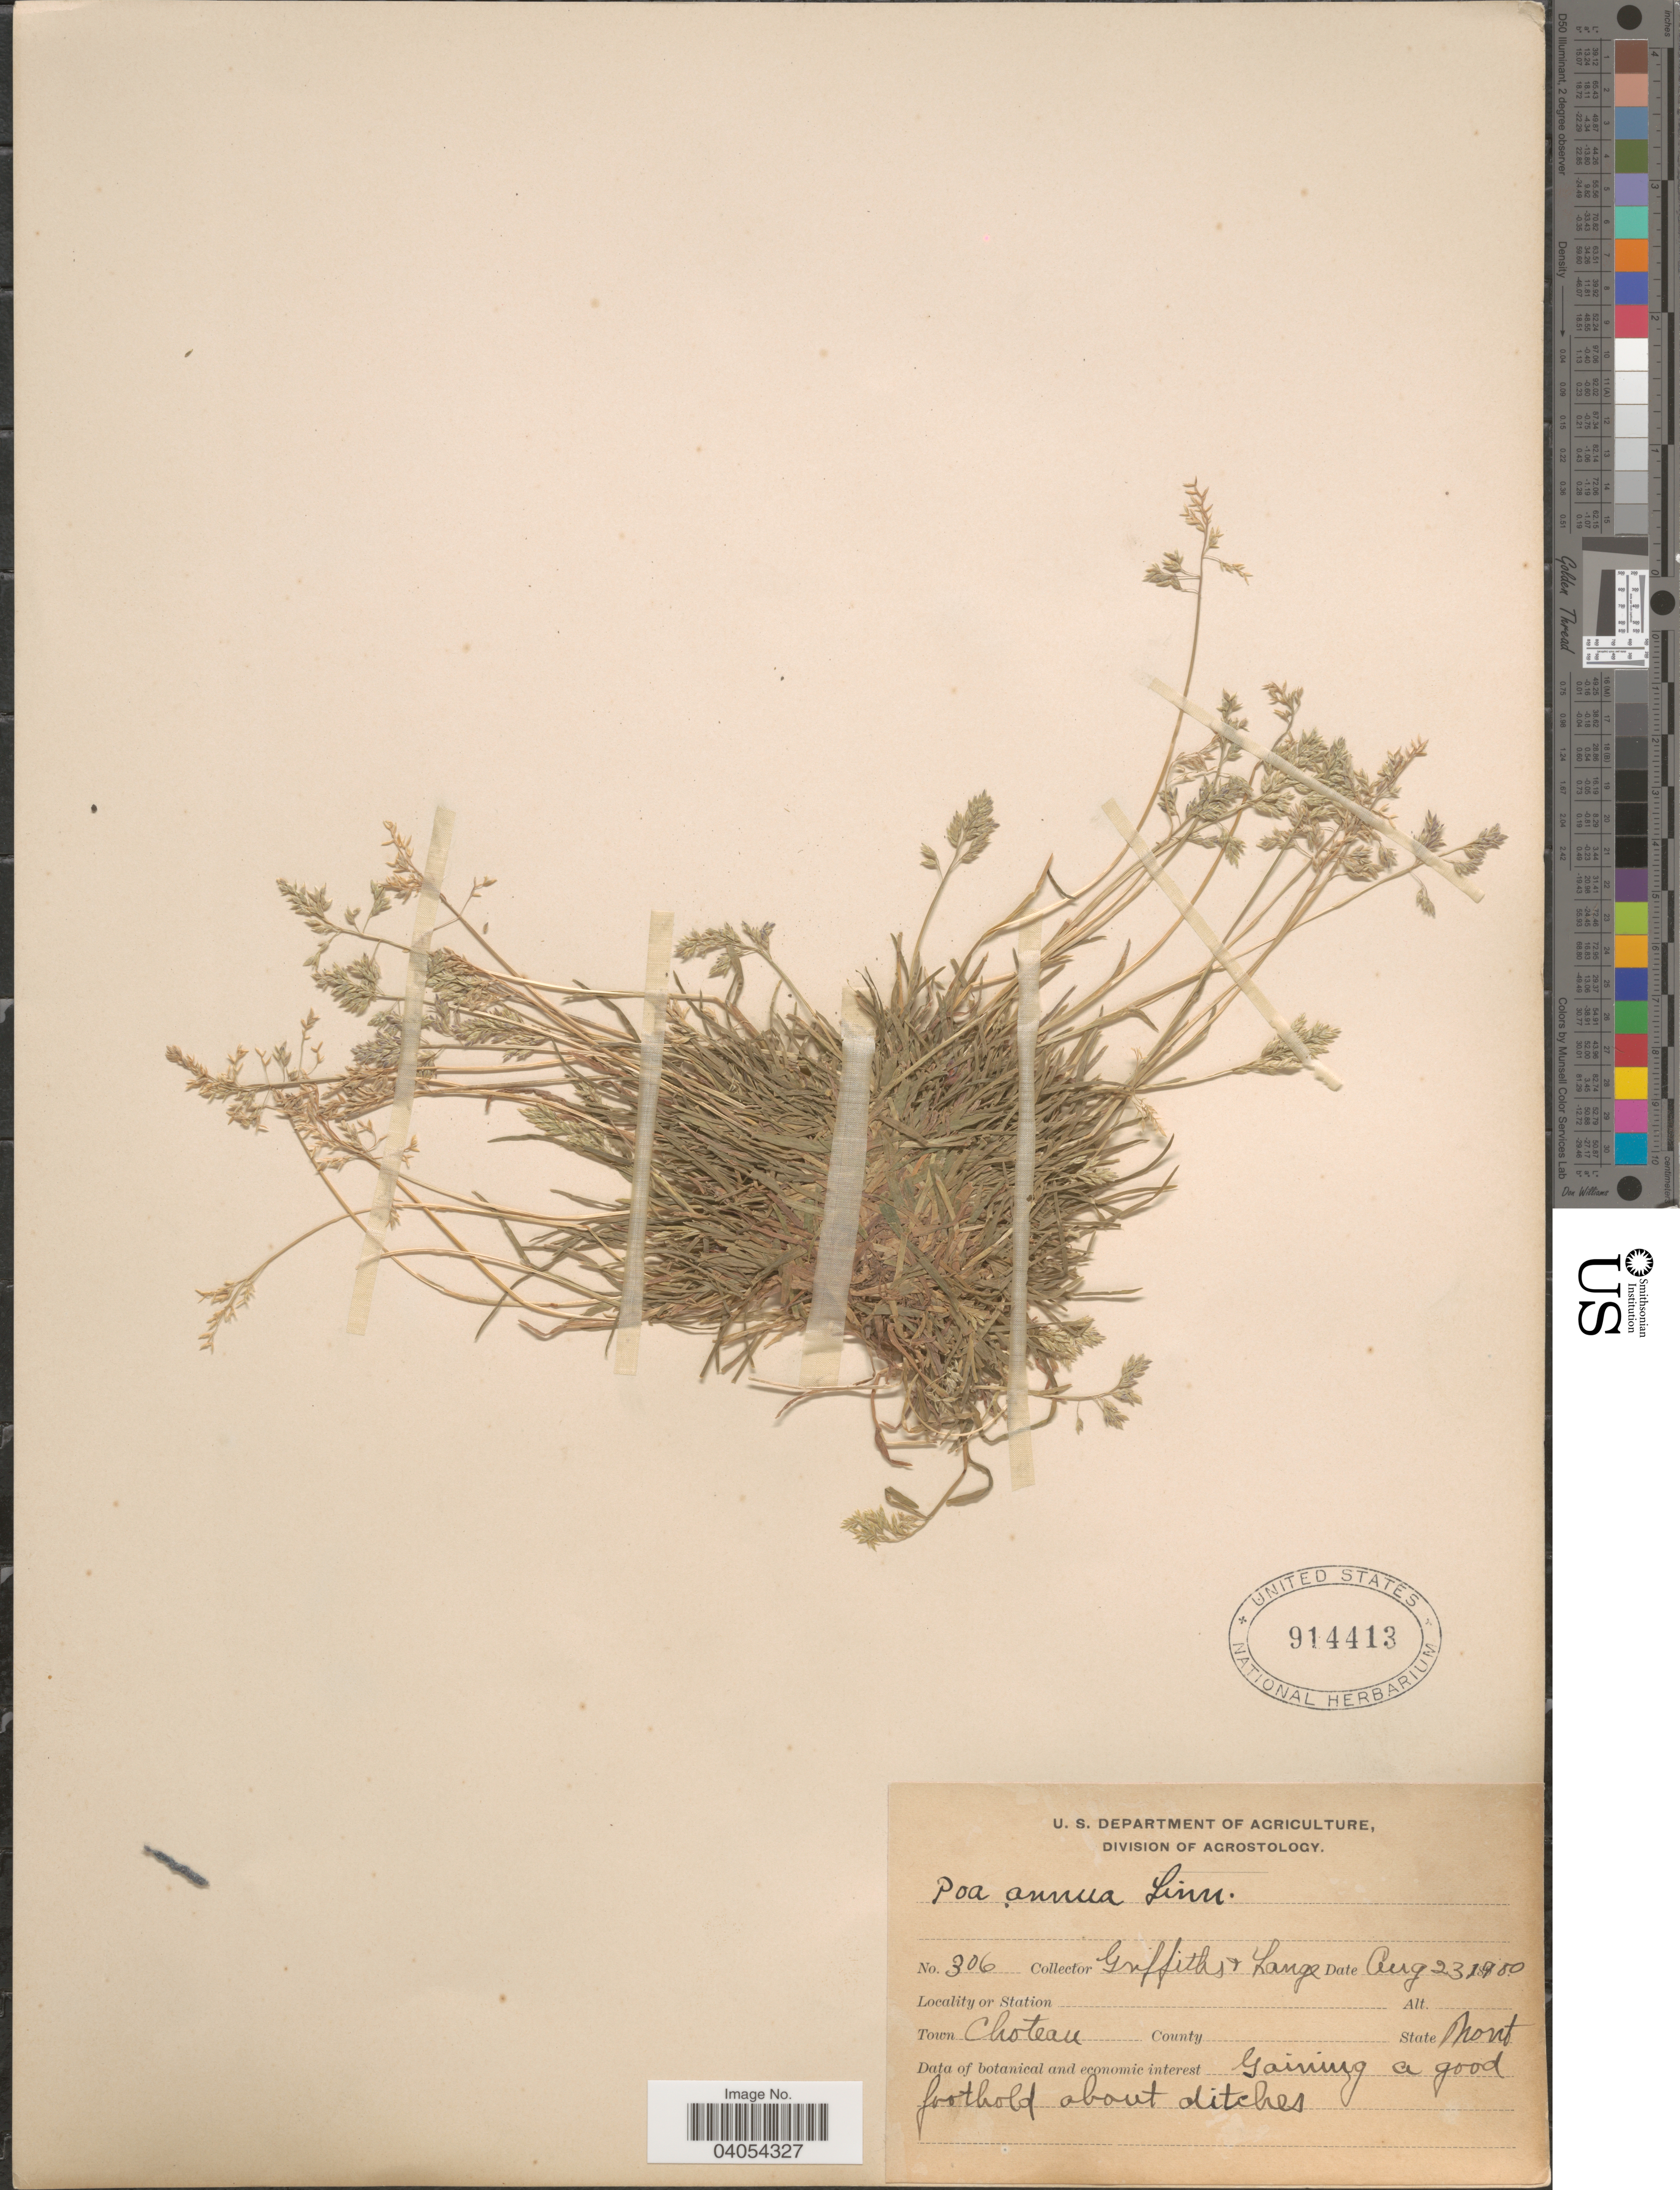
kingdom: Plantae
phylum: Tracheophyta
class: Liliopsida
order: Poales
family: Poaceae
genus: Poa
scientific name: Poa annua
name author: L.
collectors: -- Griffiths & -- Lange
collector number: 306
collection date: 1980-08-23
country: United States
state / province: Montana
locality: Town Choteau.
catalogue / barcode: US 914413